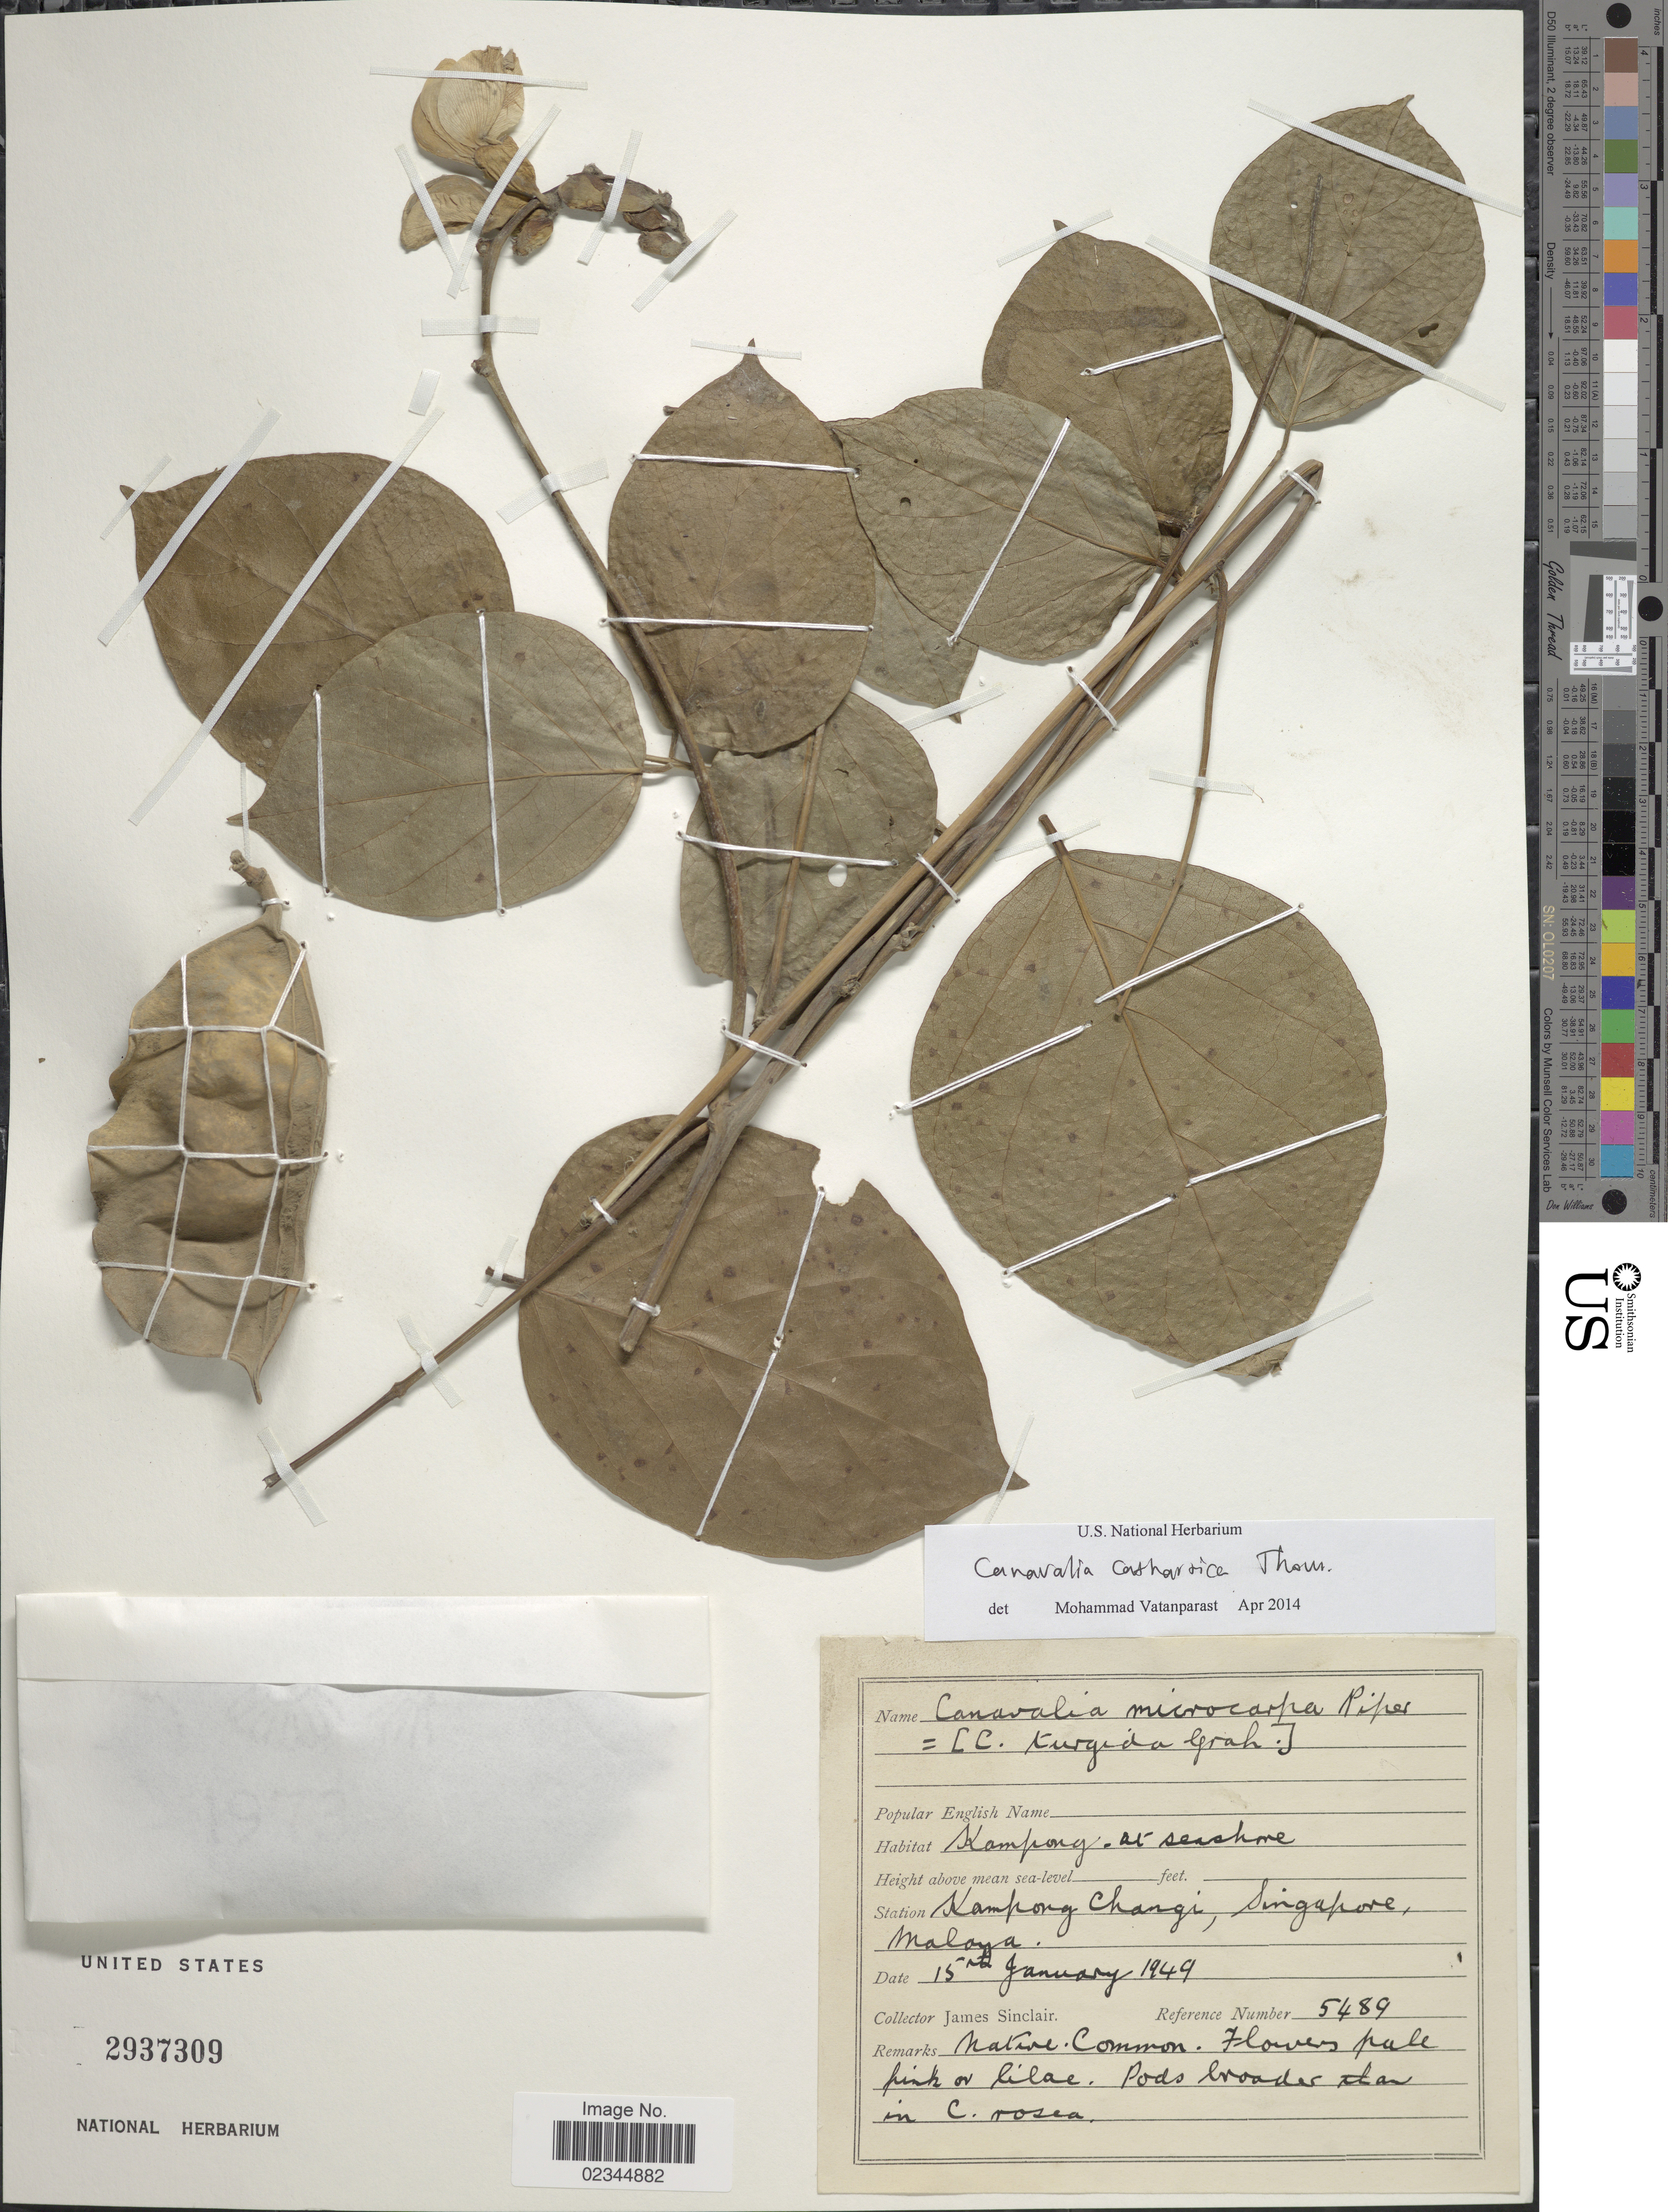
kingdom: Plantae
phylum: Tracheophyta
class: Magnoliopsida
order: Fabales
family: Fabaceae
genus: Canavalia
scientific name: Canavalia cathartica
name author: Thouars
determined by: Vatanparast, M.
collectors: J. Sinclair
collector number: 5489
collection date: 1949-01-15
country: Singapore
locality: Kampong Changi, Malaya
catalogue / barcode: US 2937309